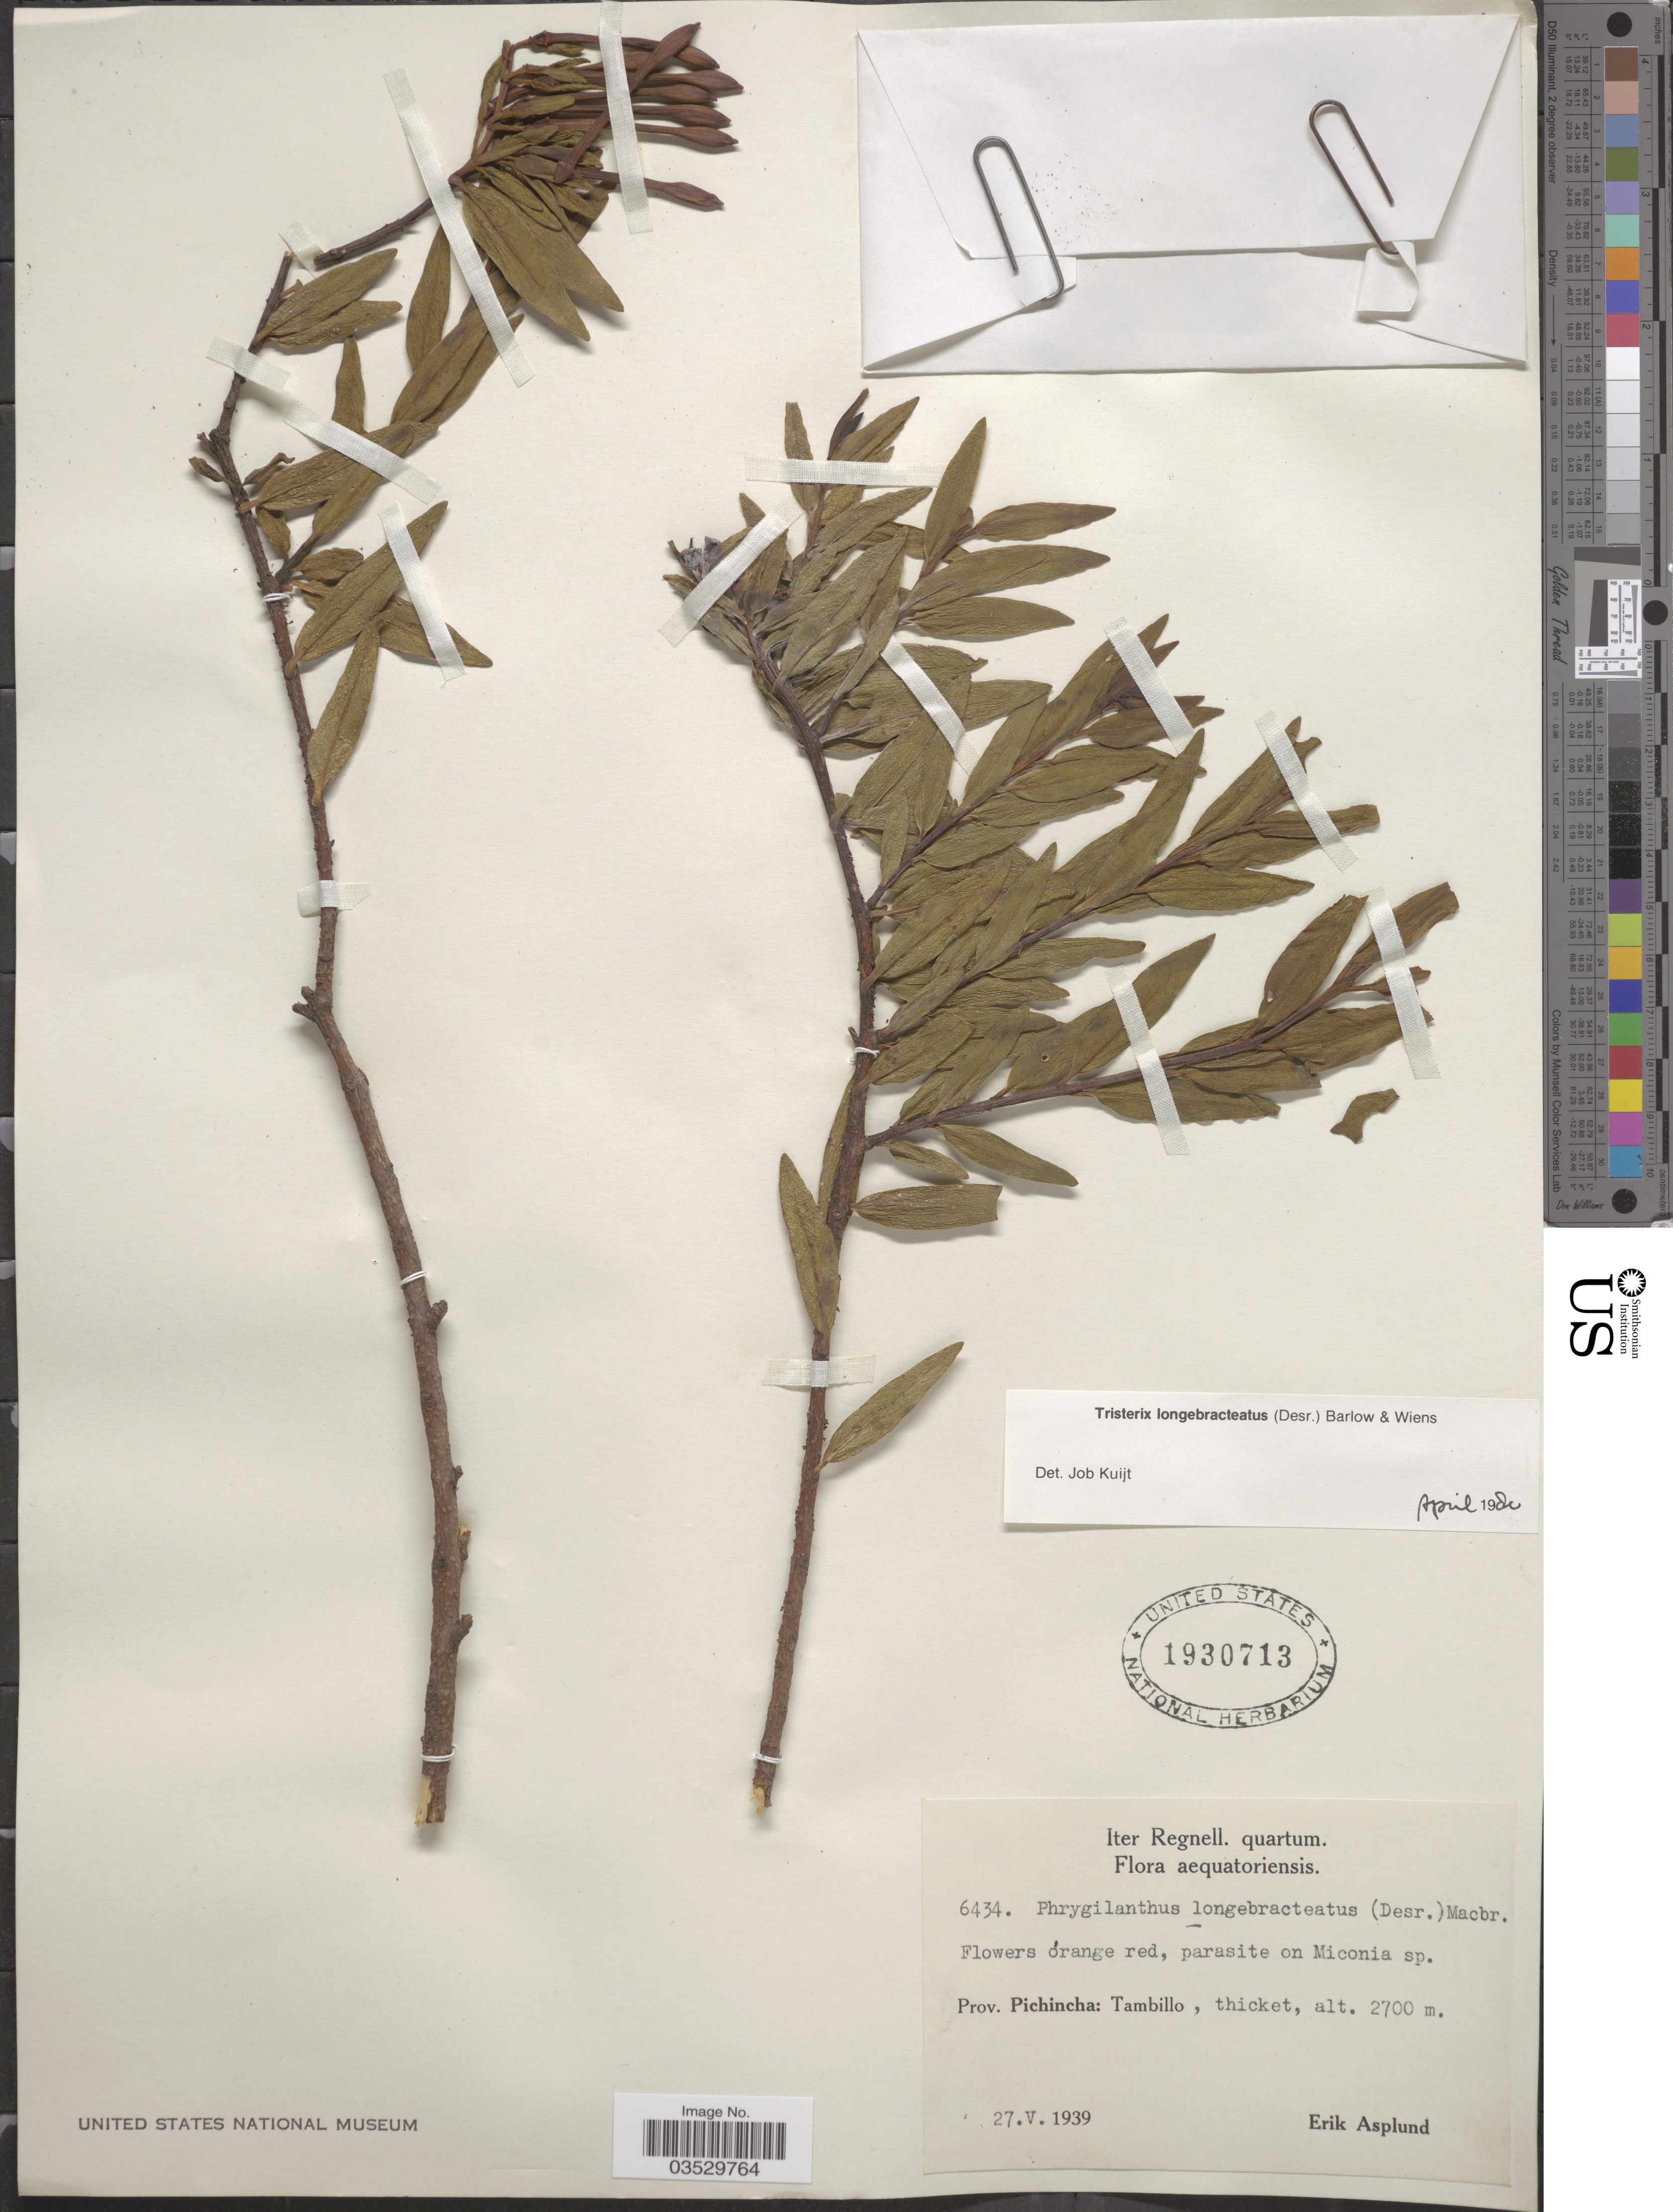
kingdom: Plantae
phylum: Tracheophyta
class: Magnoliopsida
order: Santalales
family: Loranthaceae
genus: Tristerix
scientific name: Tristerix longebracteatus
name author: (Desr.) Bart. & Wiens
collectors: E. Asplund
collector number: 6434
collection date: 1939-05-27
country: Ecuador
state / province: Pichincha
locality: Tambillo.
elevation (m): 2700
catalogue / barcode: US 1930713